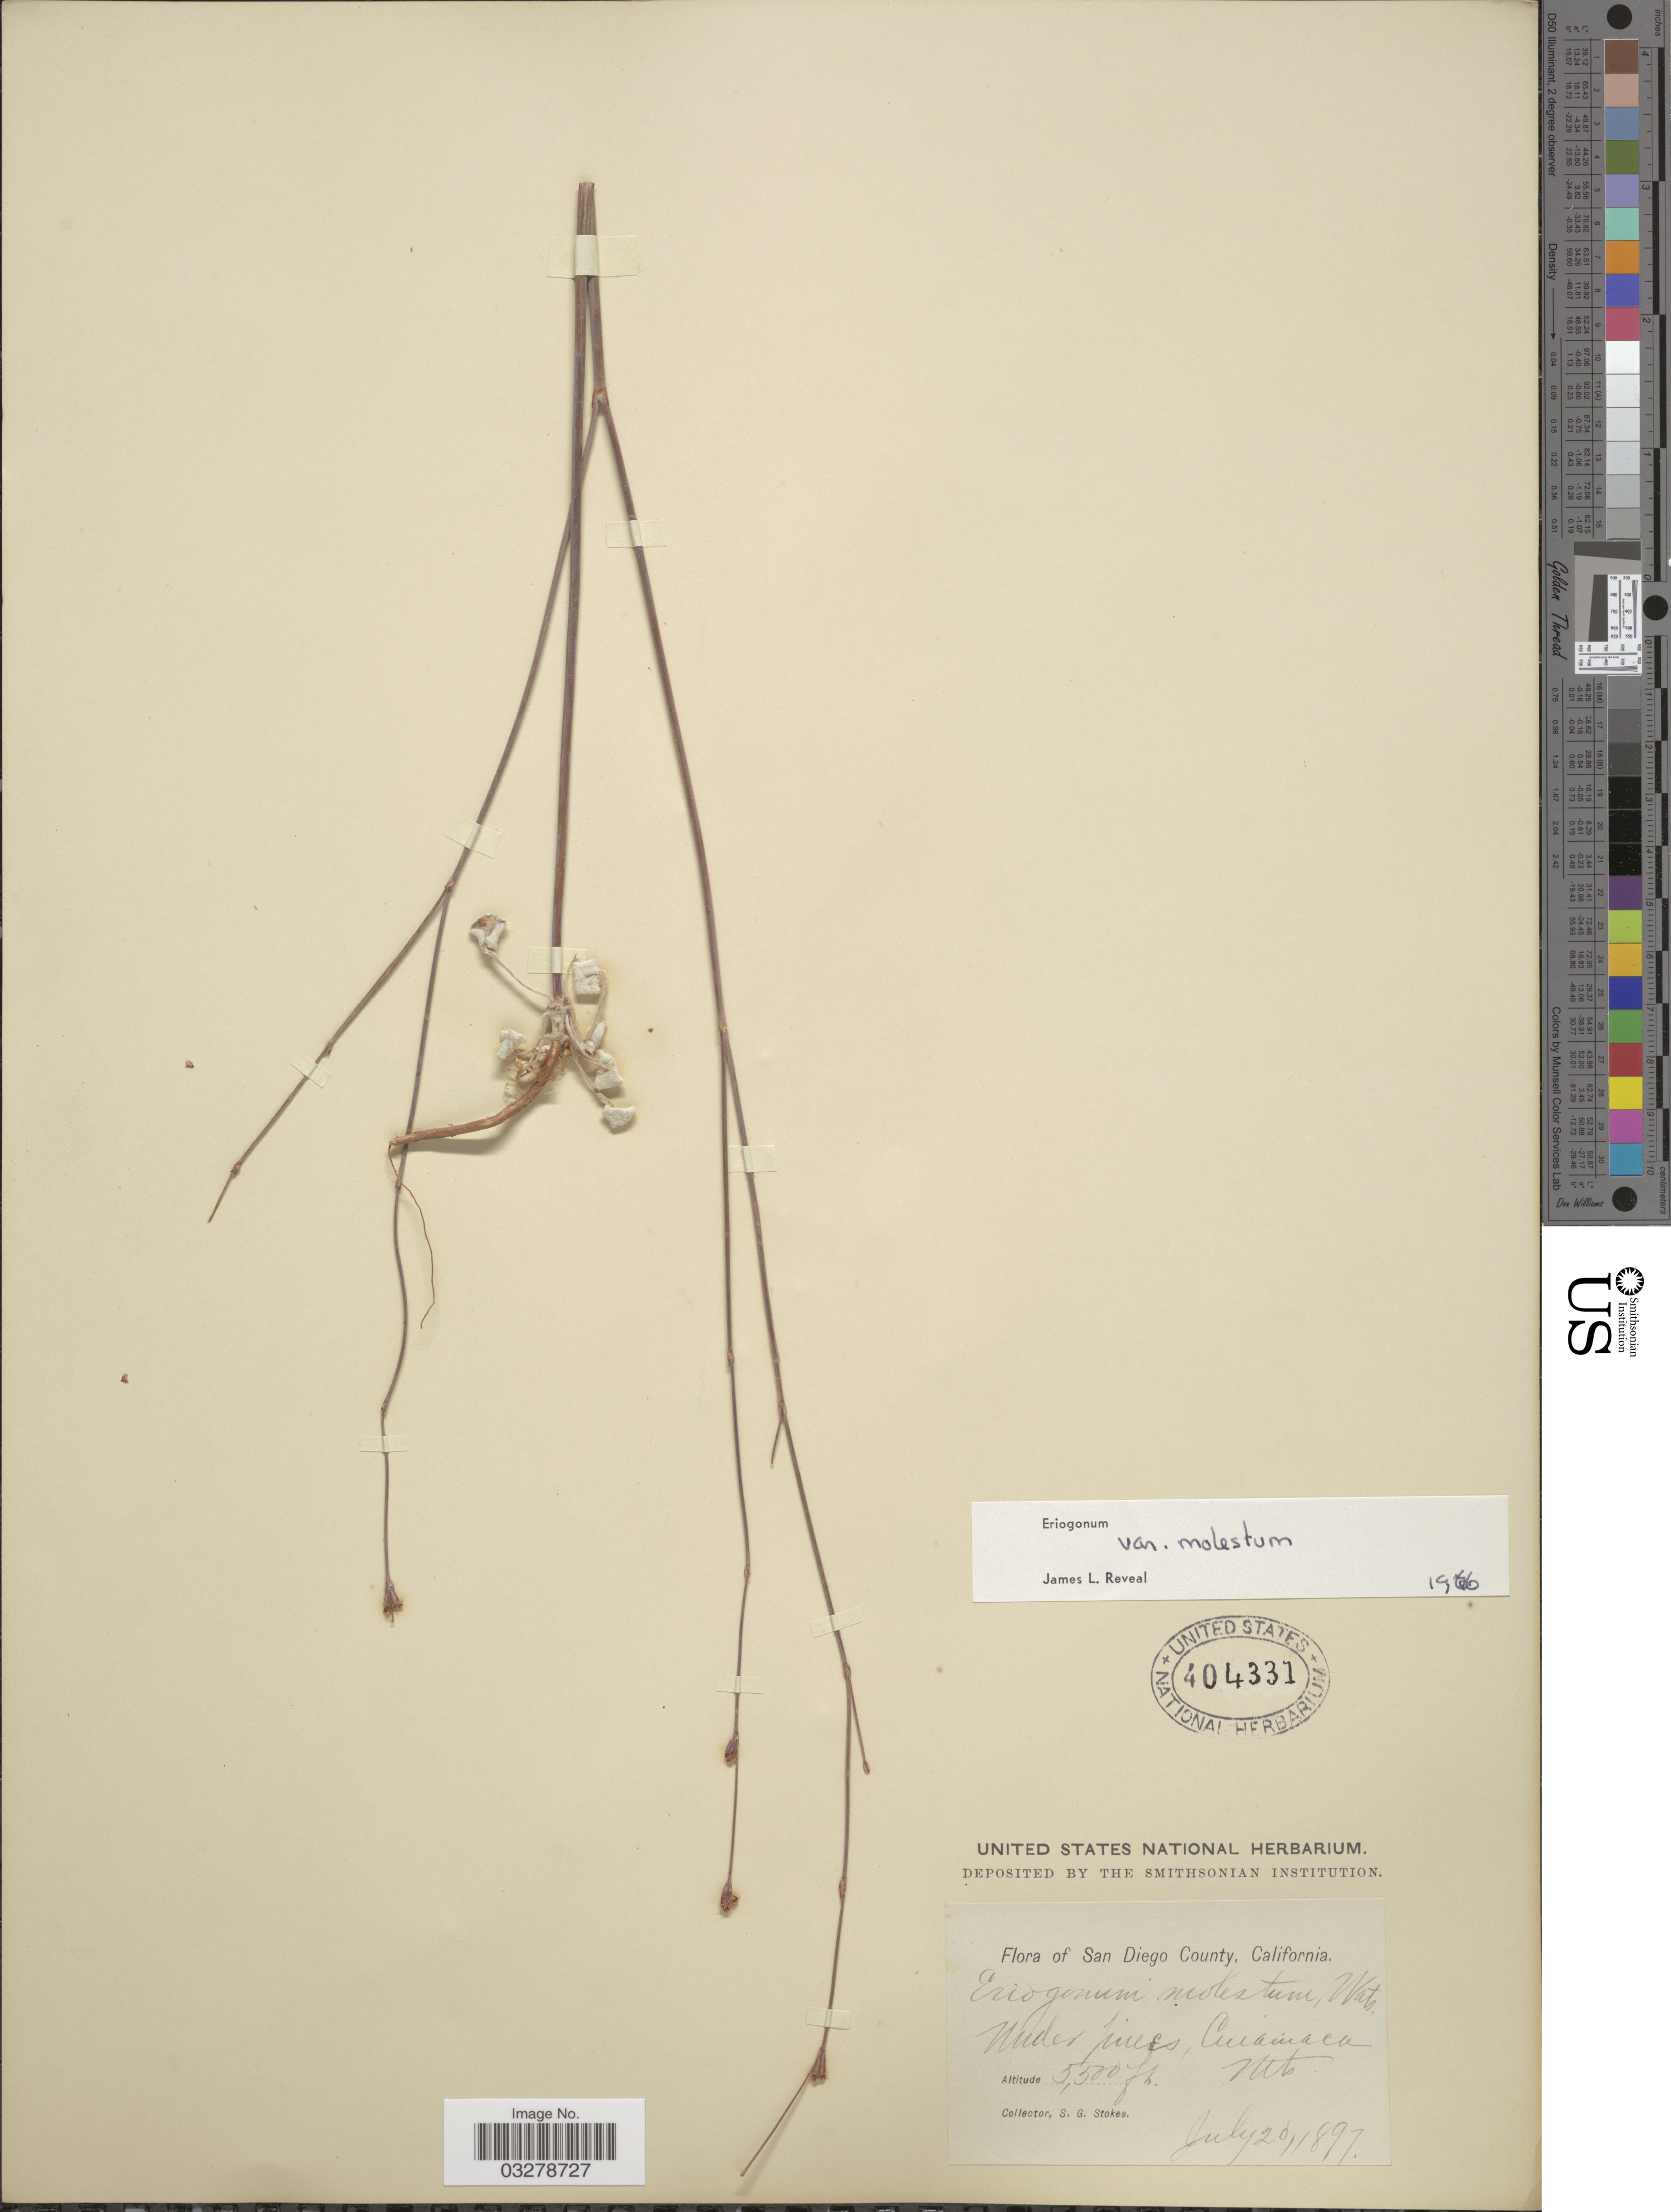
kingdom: Plantae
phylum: Tracheophyta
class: Magnoliopsida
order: Caryophyllales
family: Polygonaceae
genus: Eriogonum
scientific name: Eriogonum molestum var. molestum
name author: S. Watson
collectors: S. G. Stokes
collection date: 1897-07-20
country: United States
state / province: California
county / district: San Diego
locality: San Diego County. Under pines, Cuiamaca Mts.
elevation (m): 1676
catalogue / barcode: US 404331